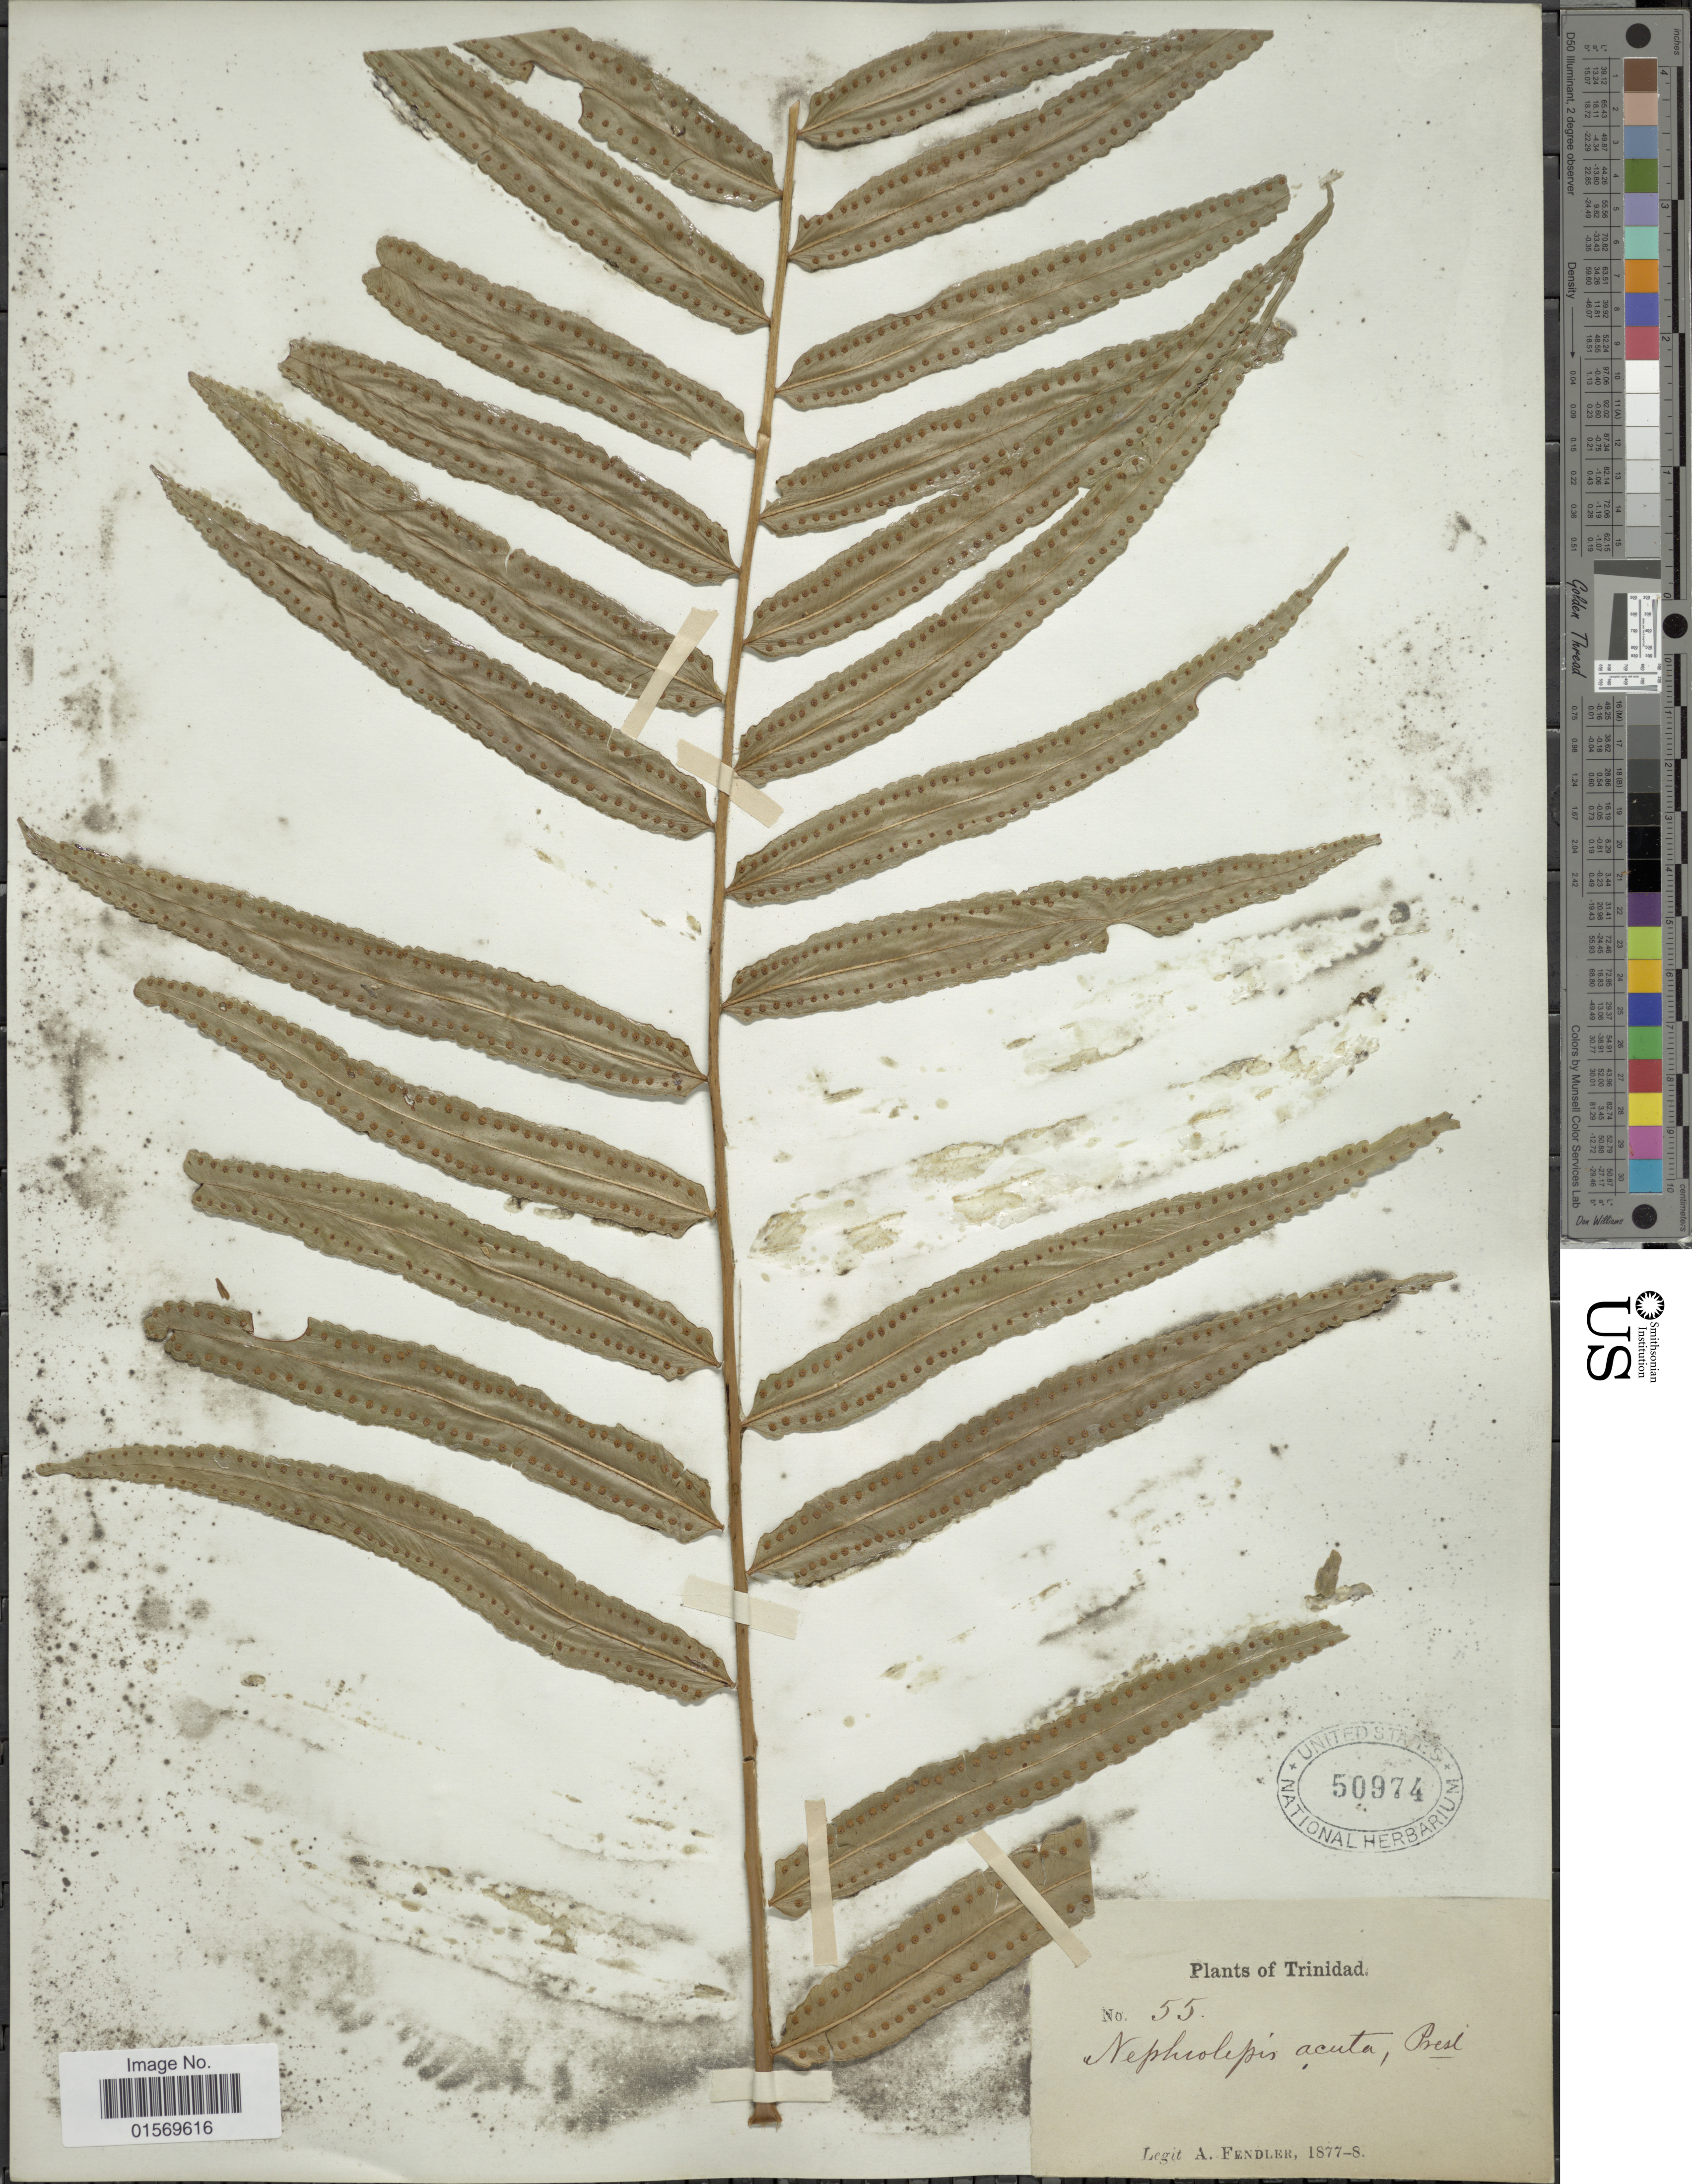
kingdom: Plantae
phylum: Tracheophyta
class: Polypodiopsida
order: Polypodiales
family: Nephrolepidaceae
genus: Nephrolepis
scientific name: Nephrolepis biserrata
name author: (Sw.) Schott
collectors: A. Fendler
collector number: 55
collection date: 1877/1888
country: Trinidad and Tobago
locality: Trinidad.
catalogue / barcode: US 50974